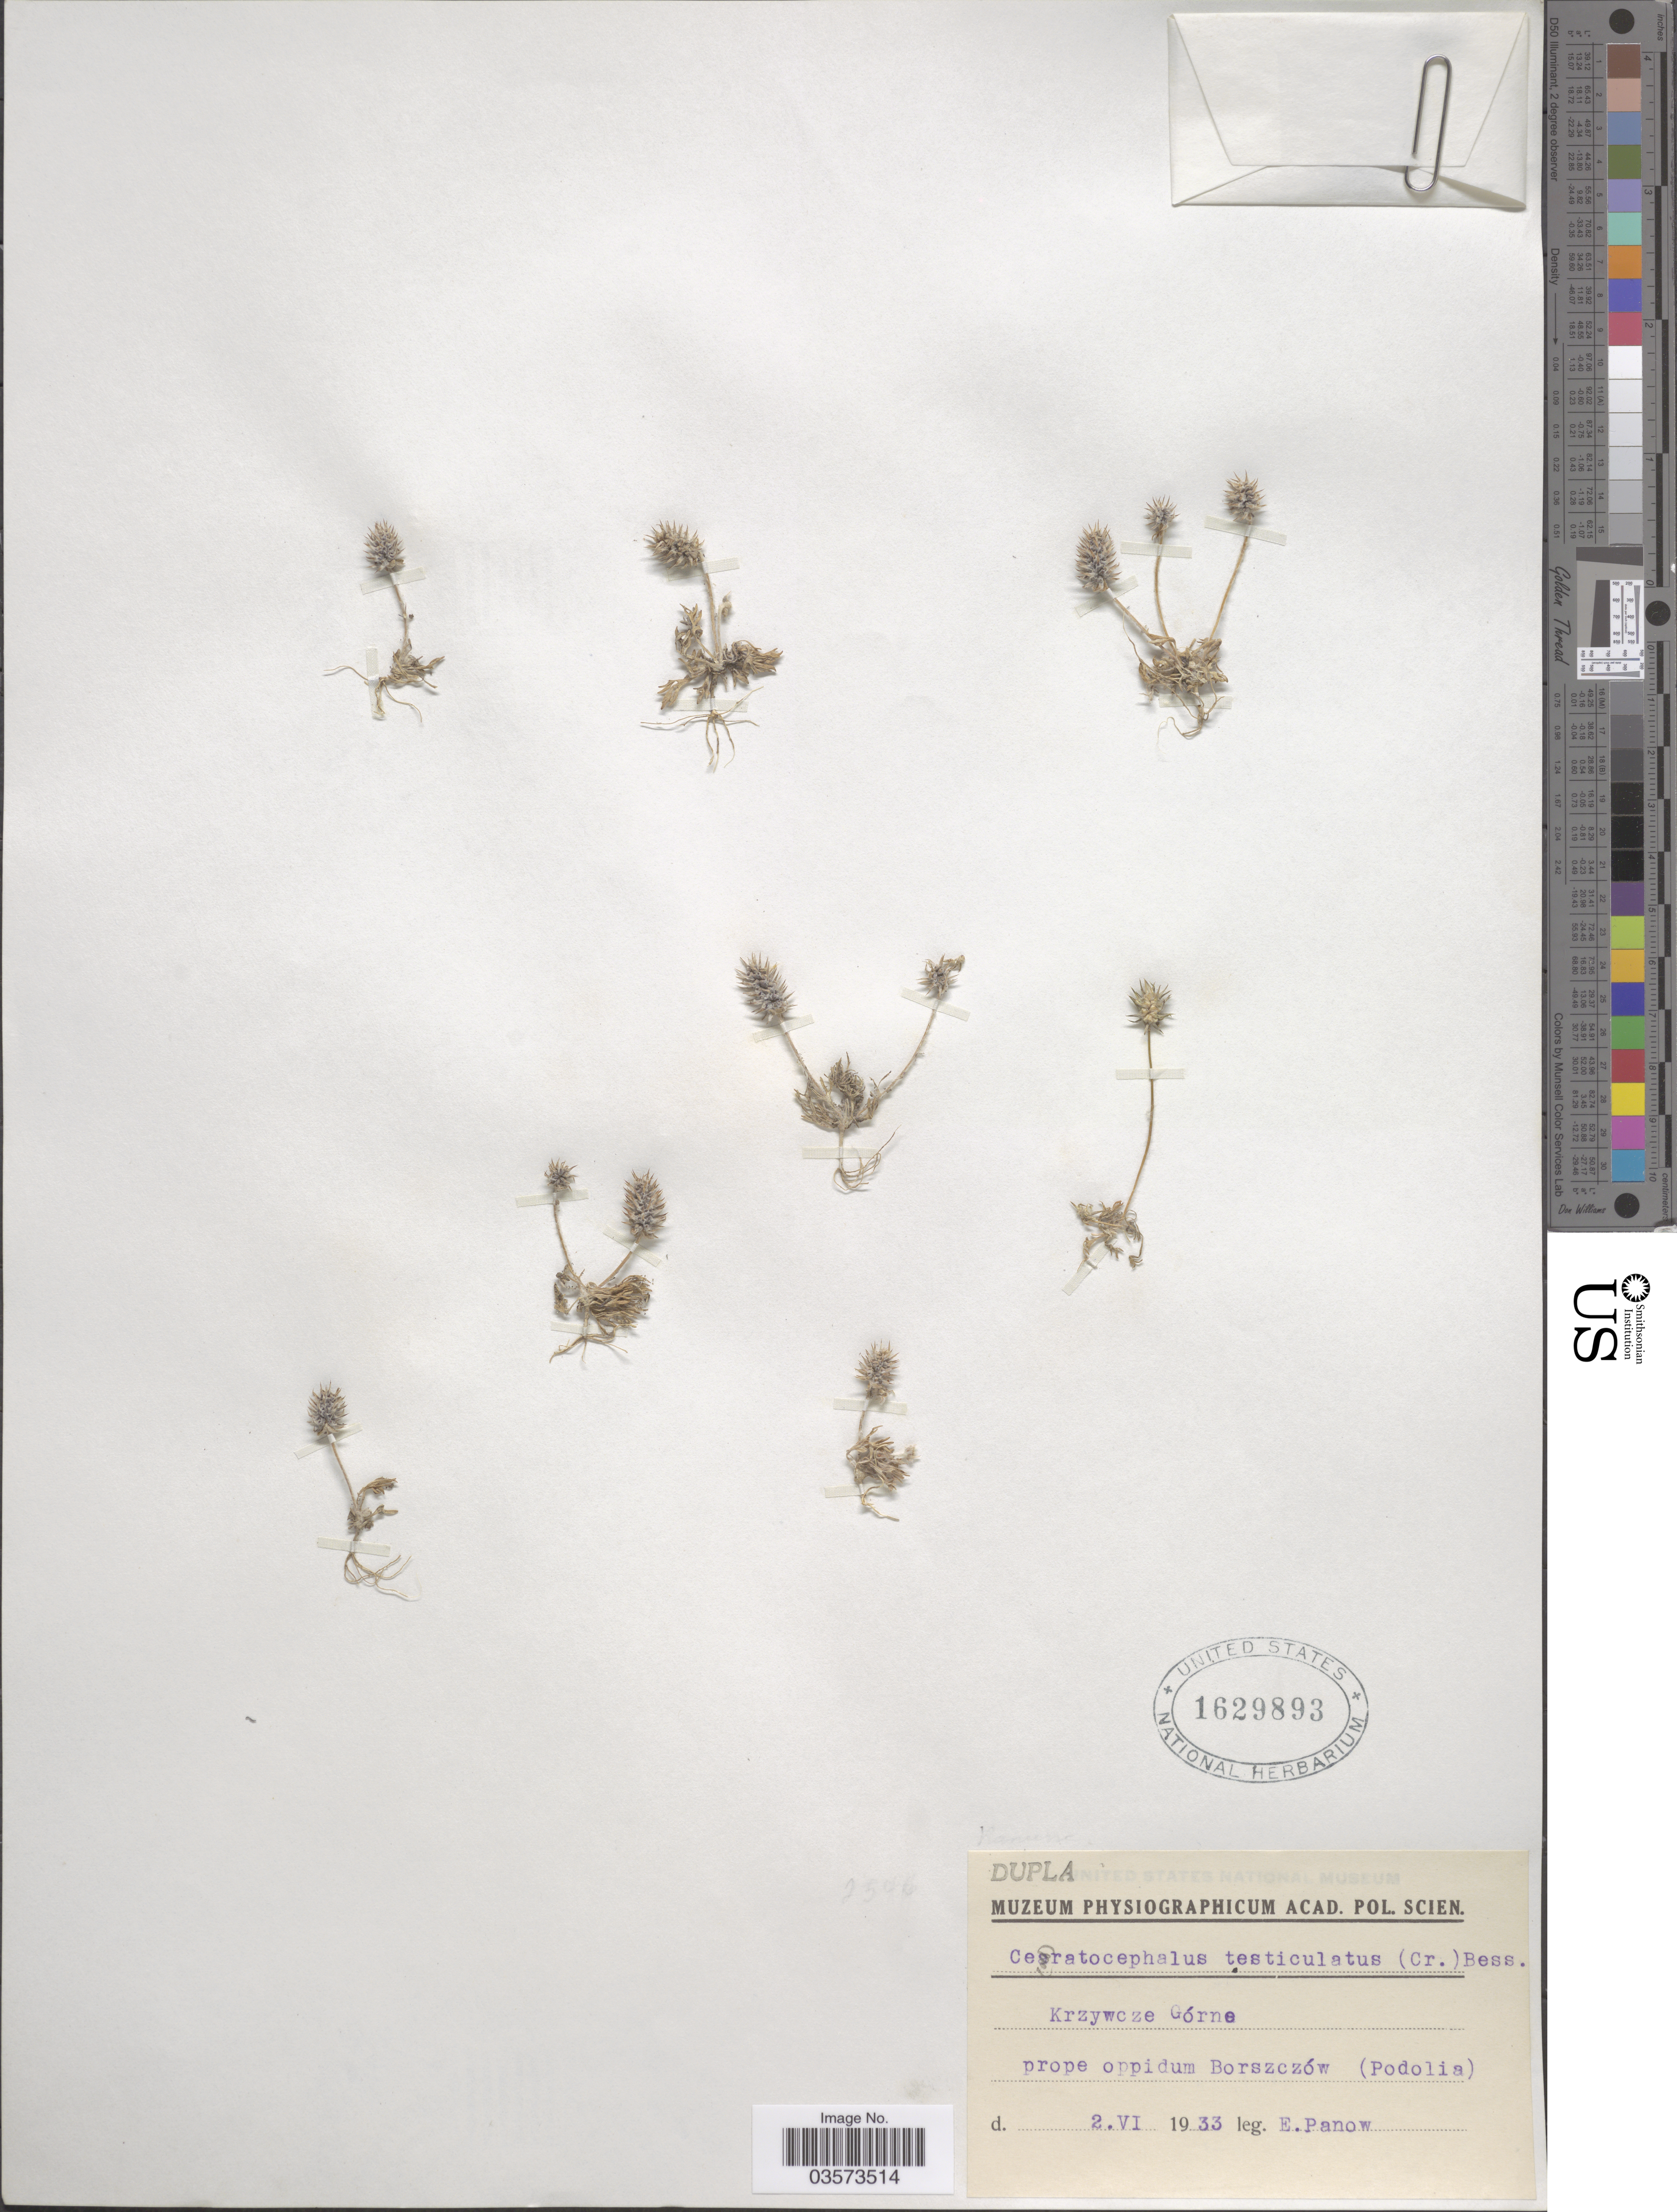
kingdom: Plantae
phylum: Tracheophyta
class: Magnoliopsida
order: Ranunculales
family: Ranunculaceae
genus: Ceratocephalus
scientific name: Ceratocephalus testiculatus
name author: (Crantz) Roth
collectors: E. Panow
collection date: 1933-06-02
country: Ukraine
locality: Krzywcze Górne prope oppidum Borszczów (Podolia).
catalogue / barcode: US 1629893